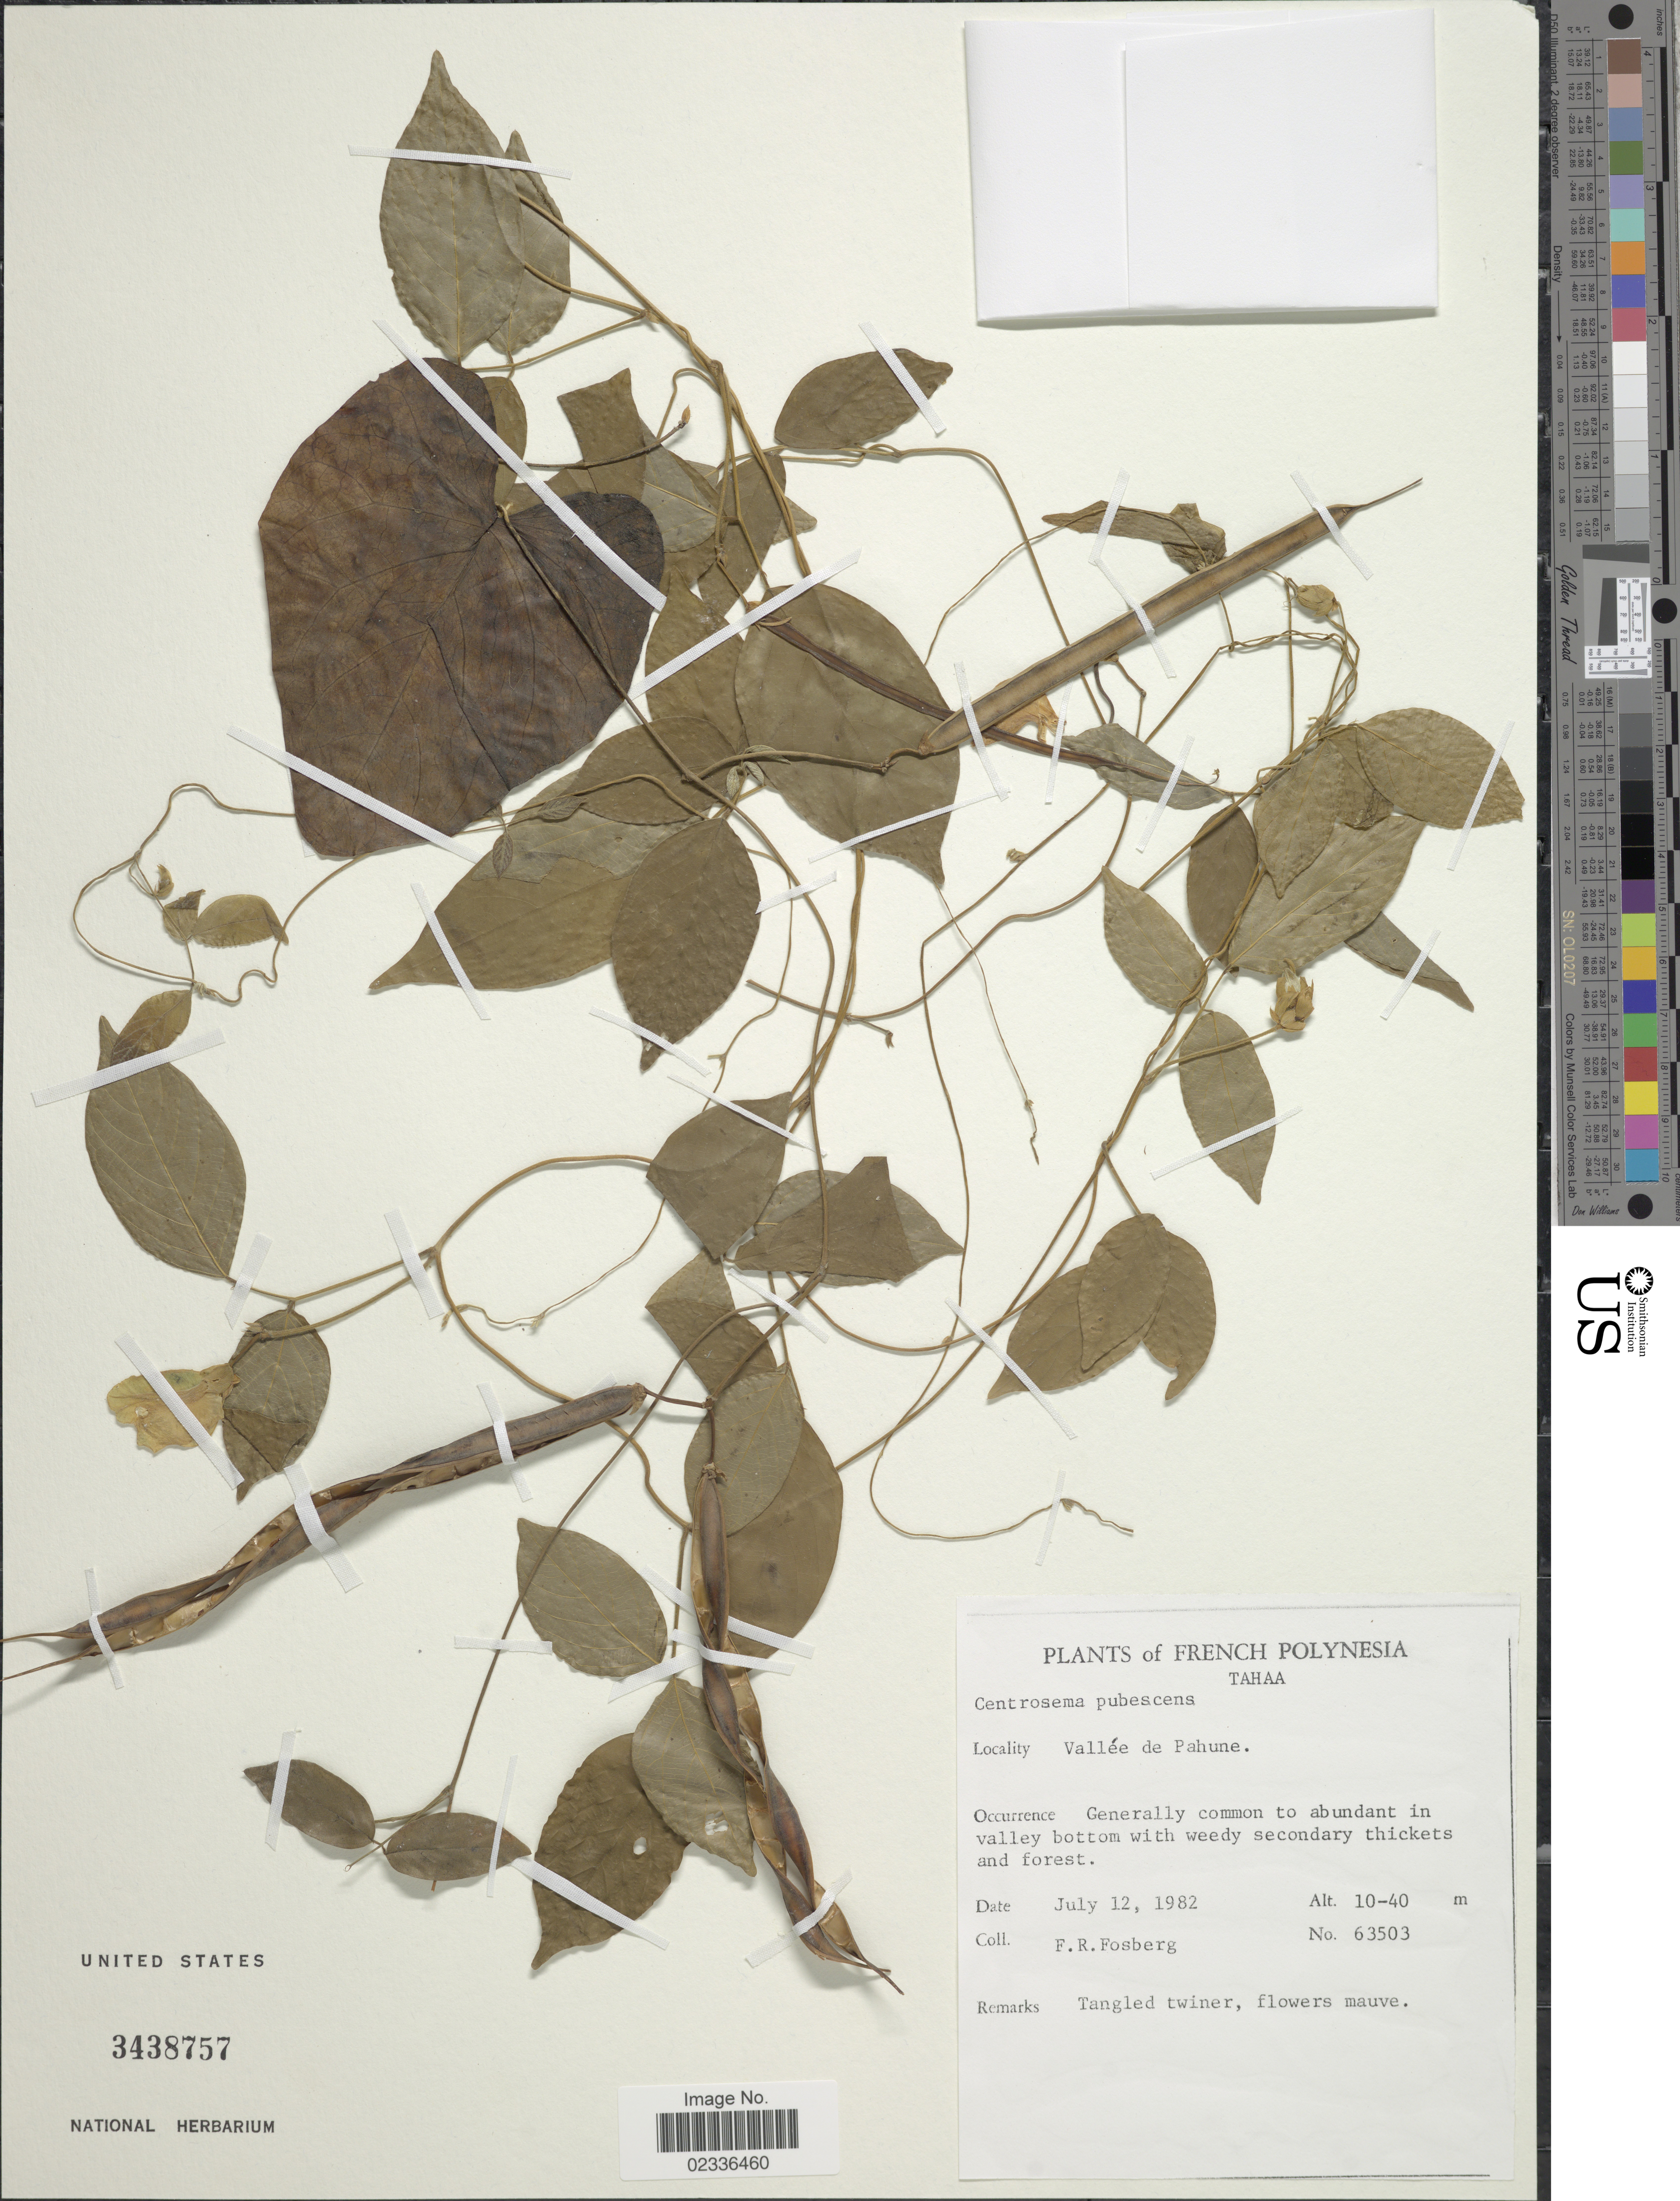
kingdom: Plantae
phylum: Tracheophyta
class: Magnoliopsida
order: Fabales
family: Fabaceae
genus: Centrosema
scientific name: Centrosema pubescens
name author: Benth.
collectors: F. R. Fosberg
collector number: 63503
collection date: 1982-07-12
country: French Polynesia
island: Tahaa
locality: Tahaa, Vallee de Pahune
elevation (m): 10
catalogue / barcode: US 3438757